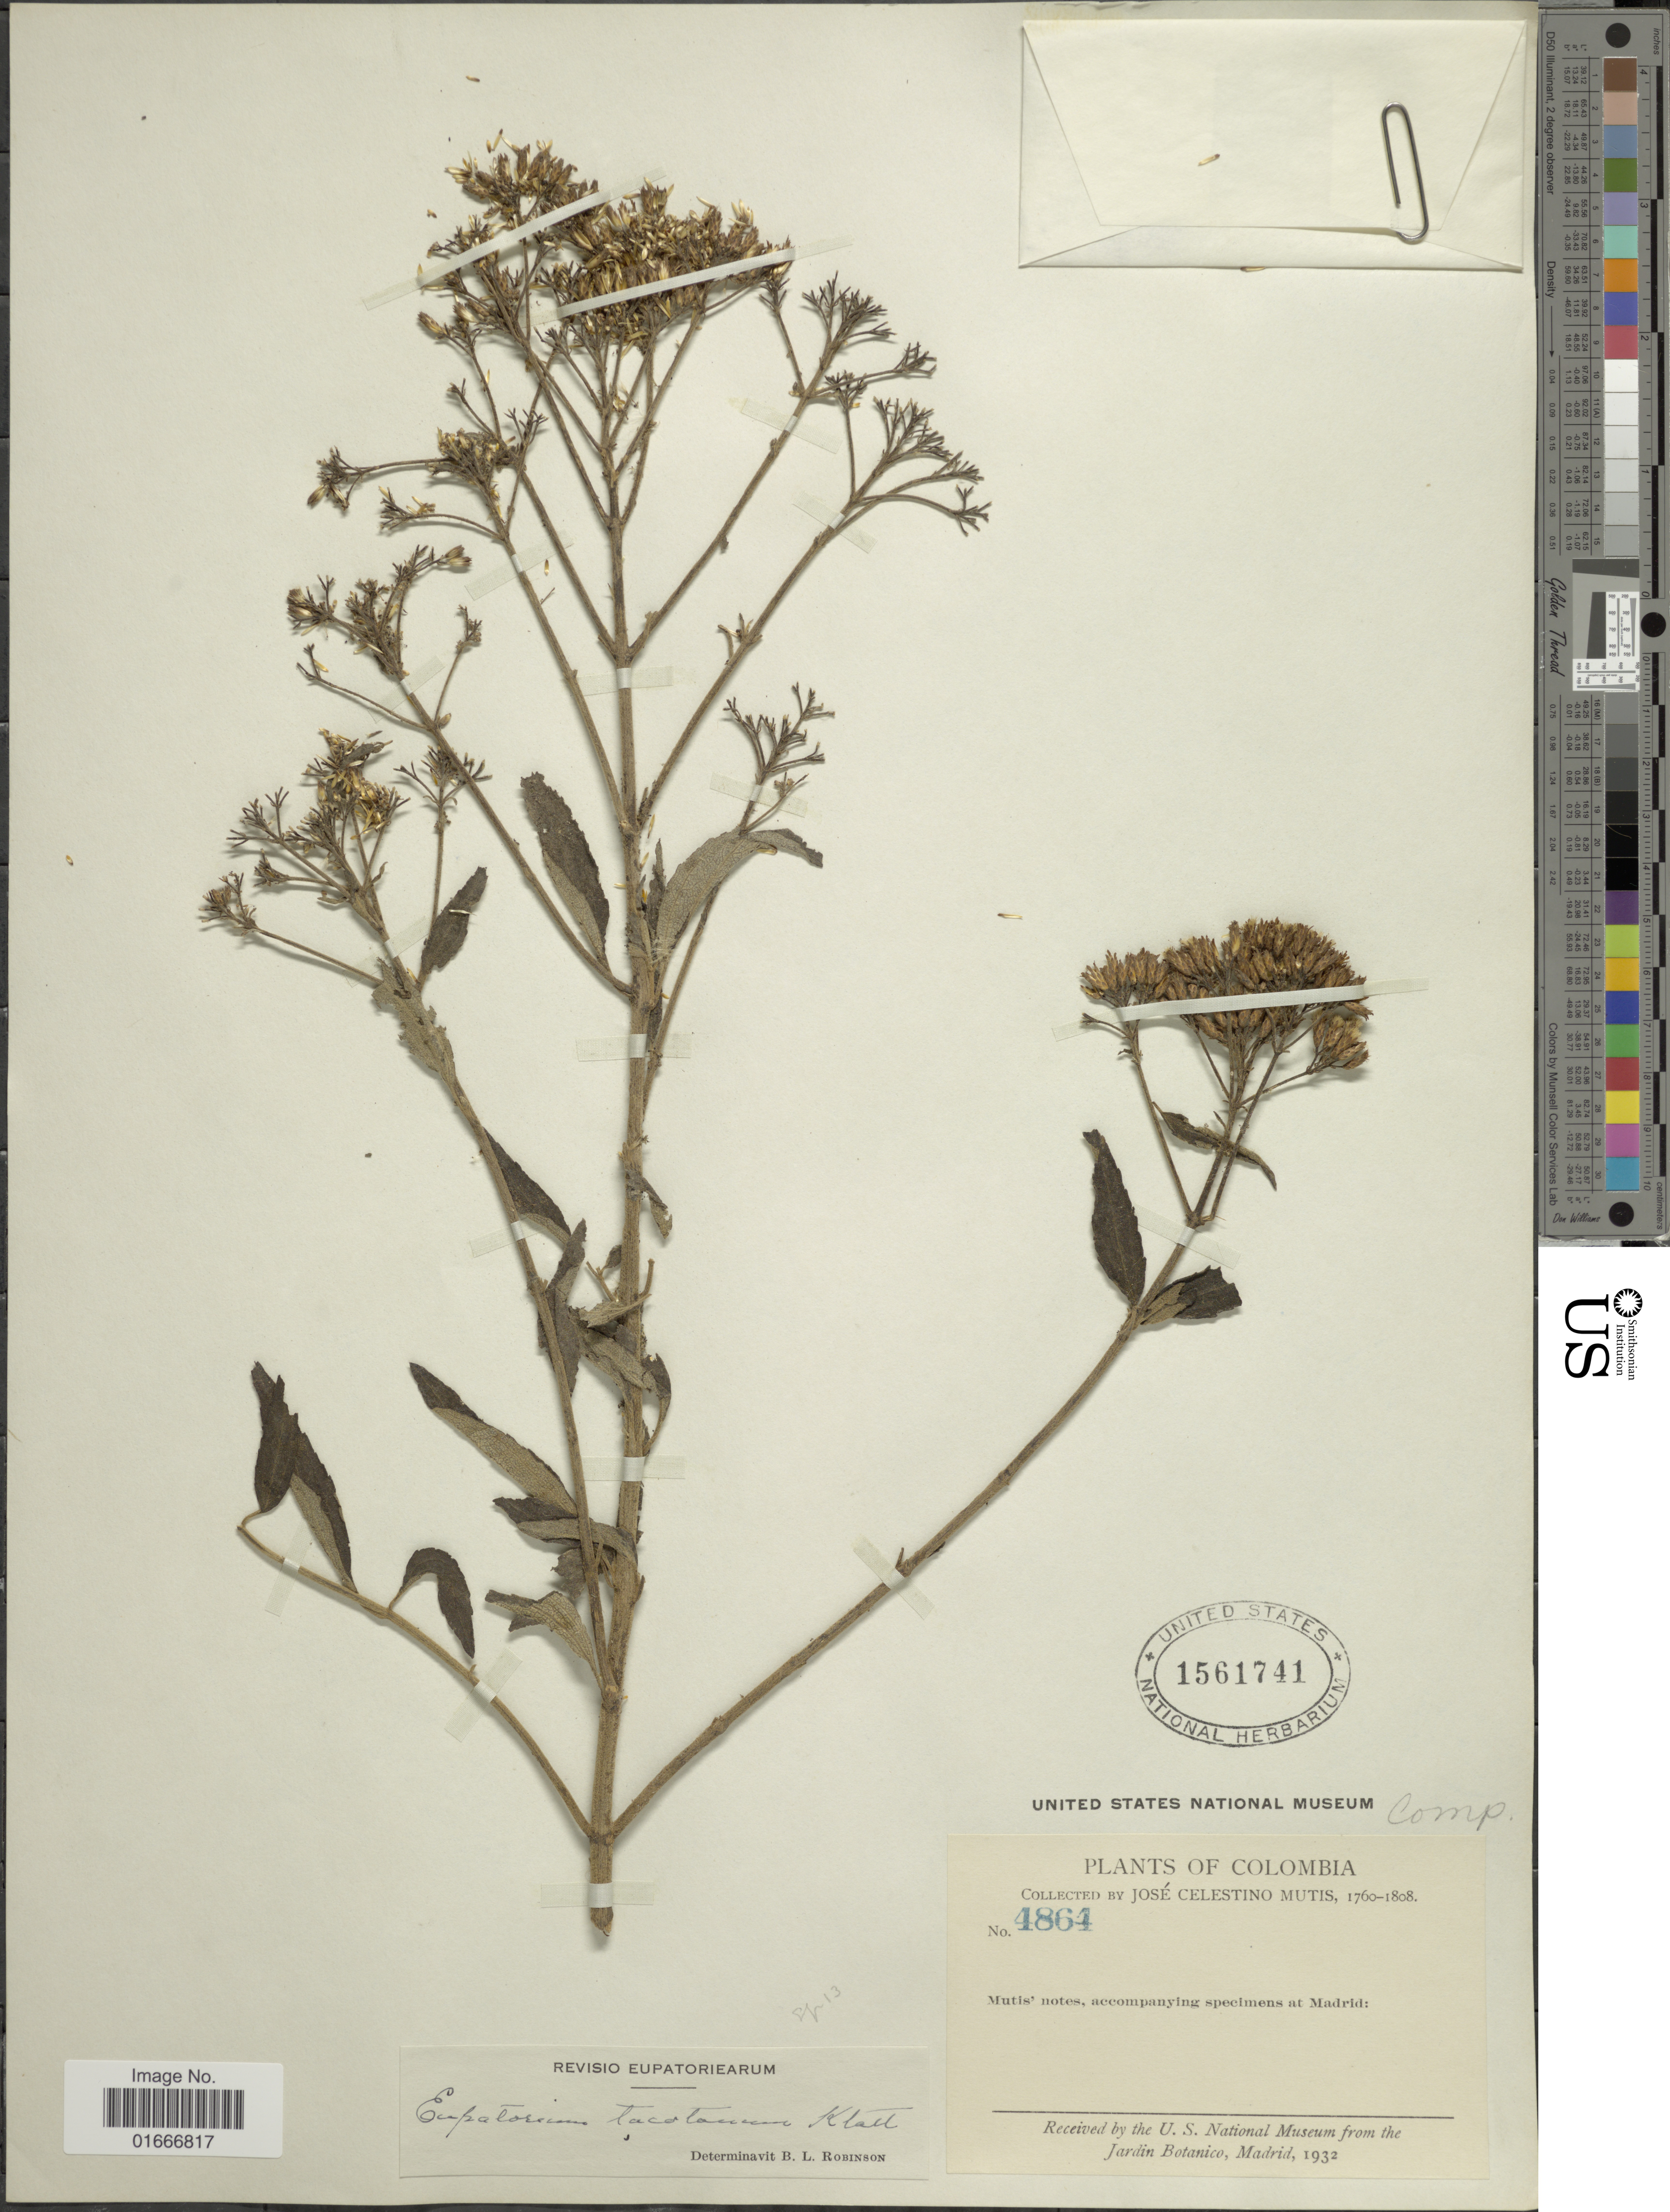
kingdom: Plantae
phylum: Tracheophyta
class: Magnoliopsida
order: Asterales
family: Asteraceae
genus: Chromolaena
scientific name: Chromolaena tacotana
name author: (Klatt) R.M. King & H. Rob.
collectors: J. C. B. Mutis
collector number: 4864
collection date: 1760/1808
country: Colombia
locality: Colombia. Mutis' notes, accompanying specimens at Madrid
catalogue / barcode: US 1561741